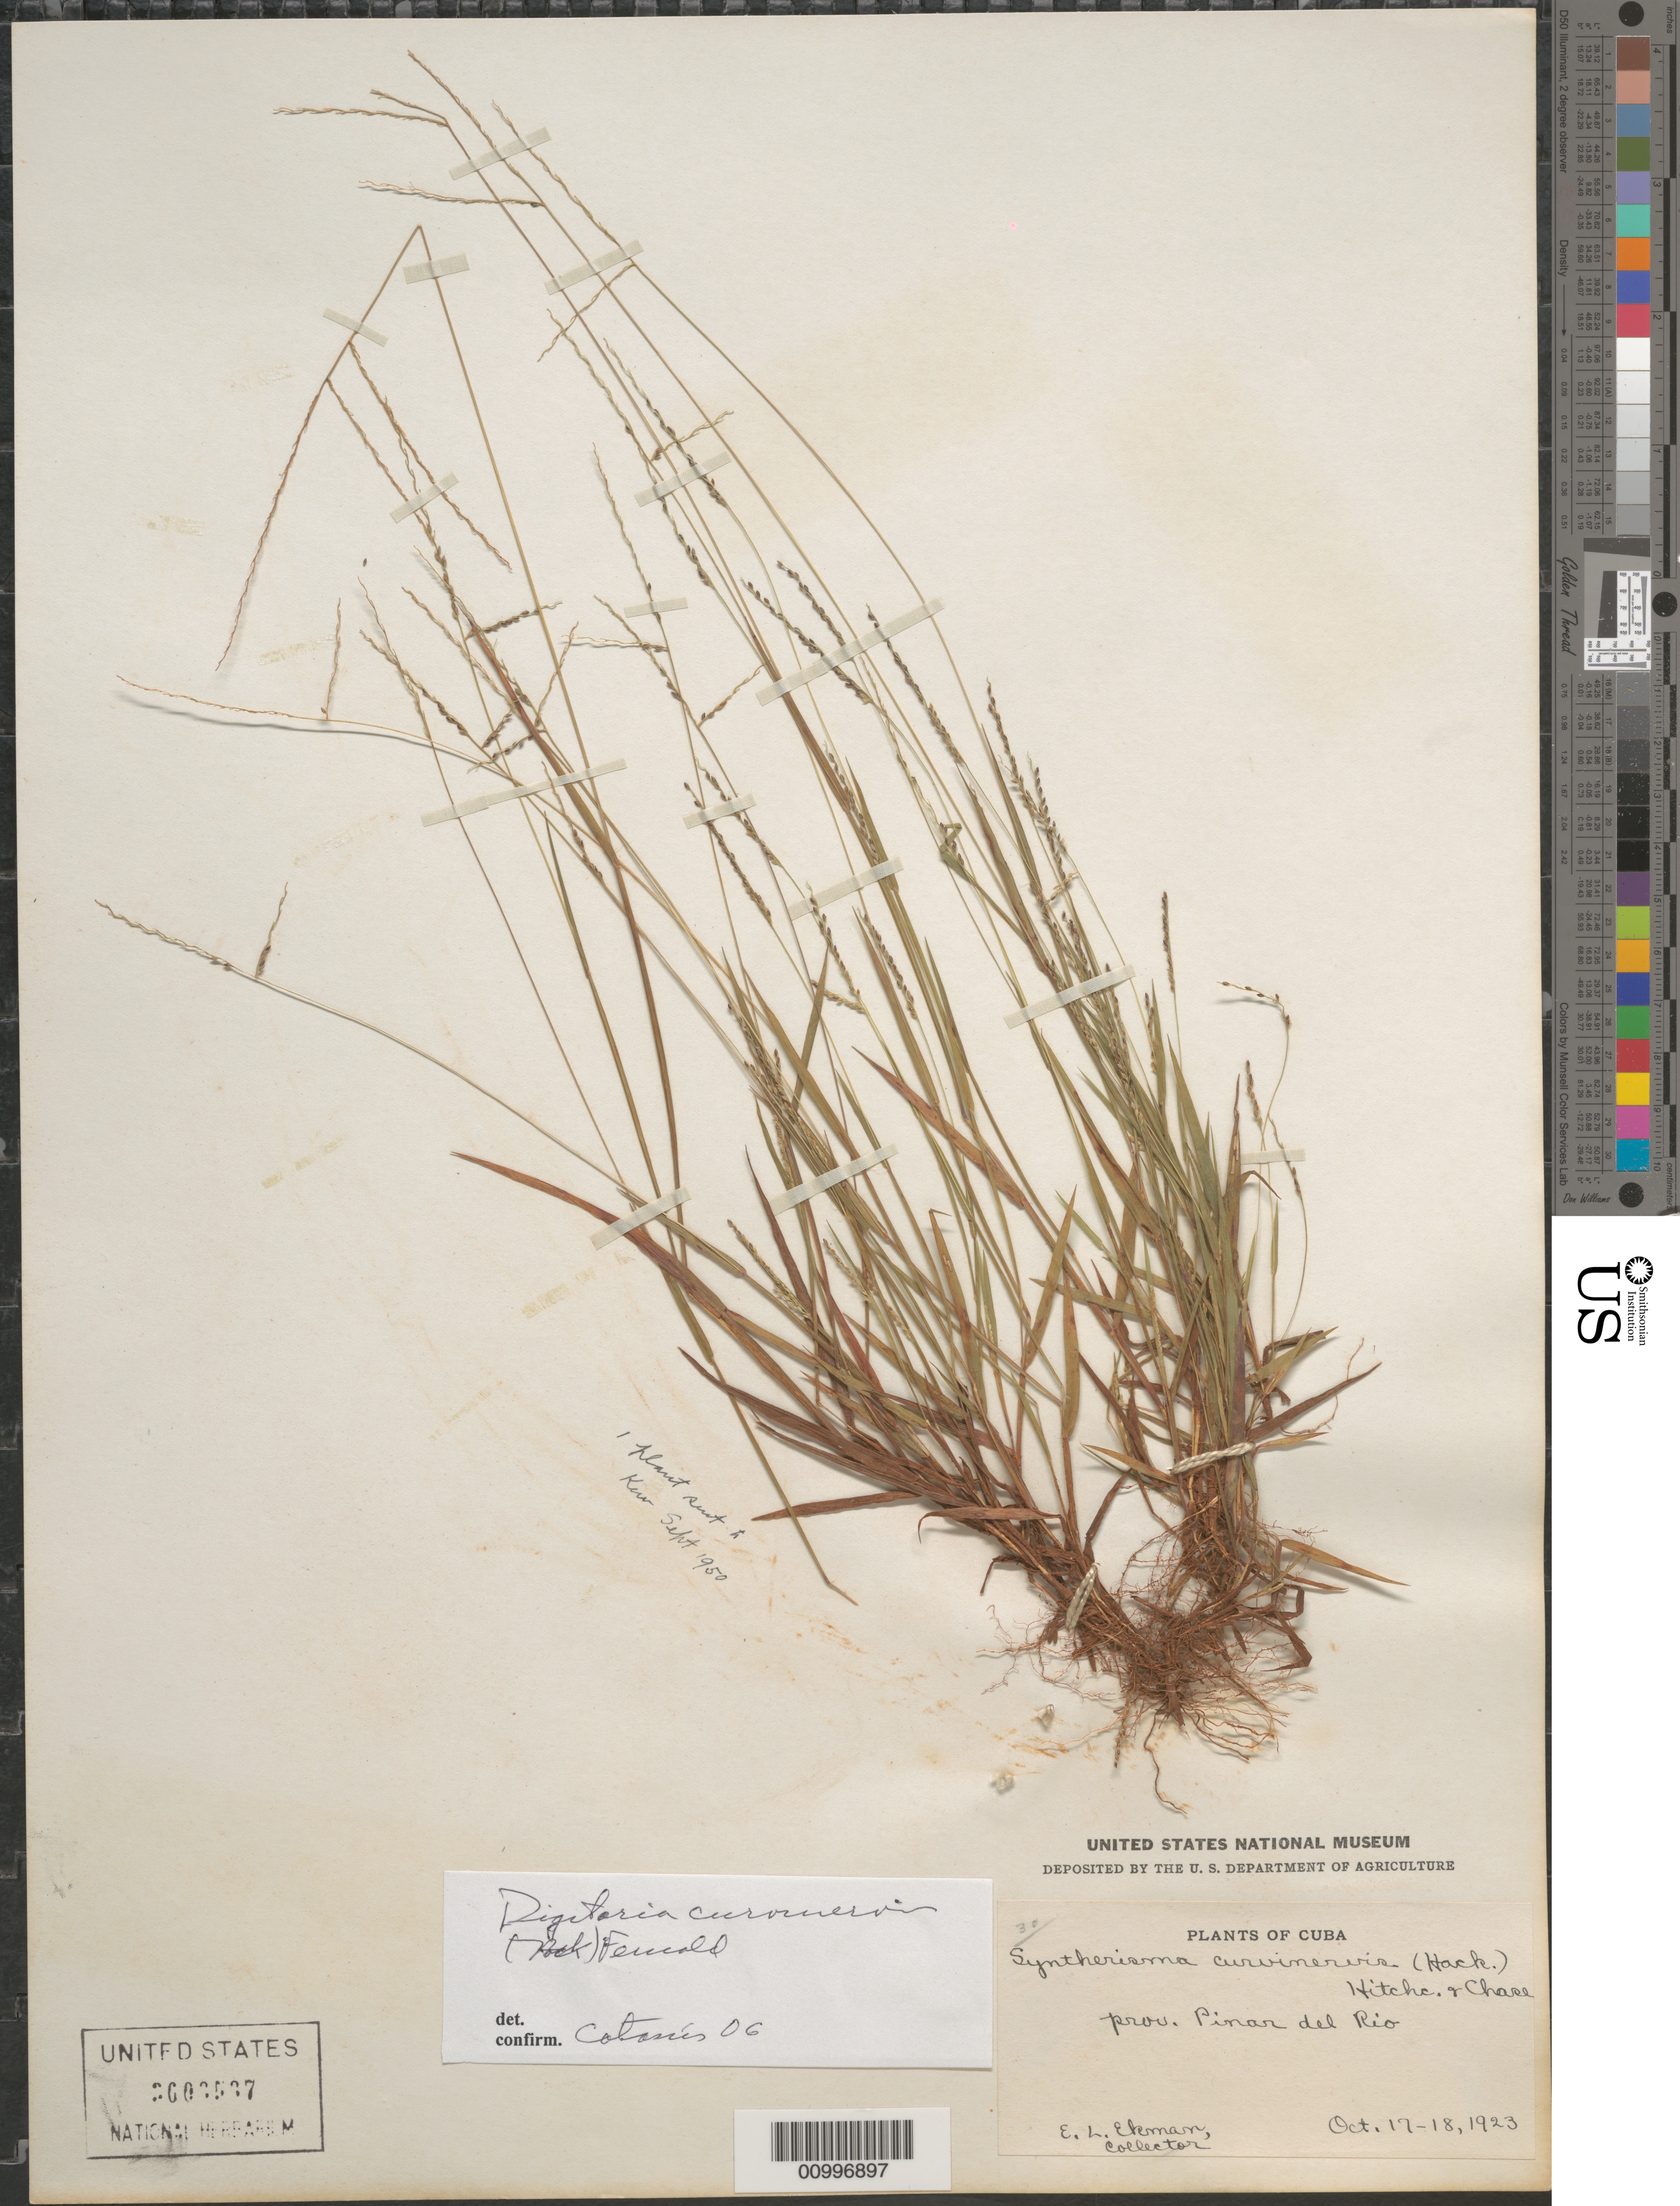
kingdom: Plantae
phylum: Tracheophyta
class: Liliopsida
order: Poales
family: Poaceae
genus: Digitaria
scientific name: Digitaria curvinervis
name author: (Hack.) Fernald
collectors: E. L. Ekman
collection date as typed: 17 Oct 1923 to 18 Oct 1923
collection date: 1923-10-17/1923-10-18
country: Cuba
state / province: Pinar del Rio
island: Cuba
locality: Pinar del Rio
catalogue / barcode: US 3603537